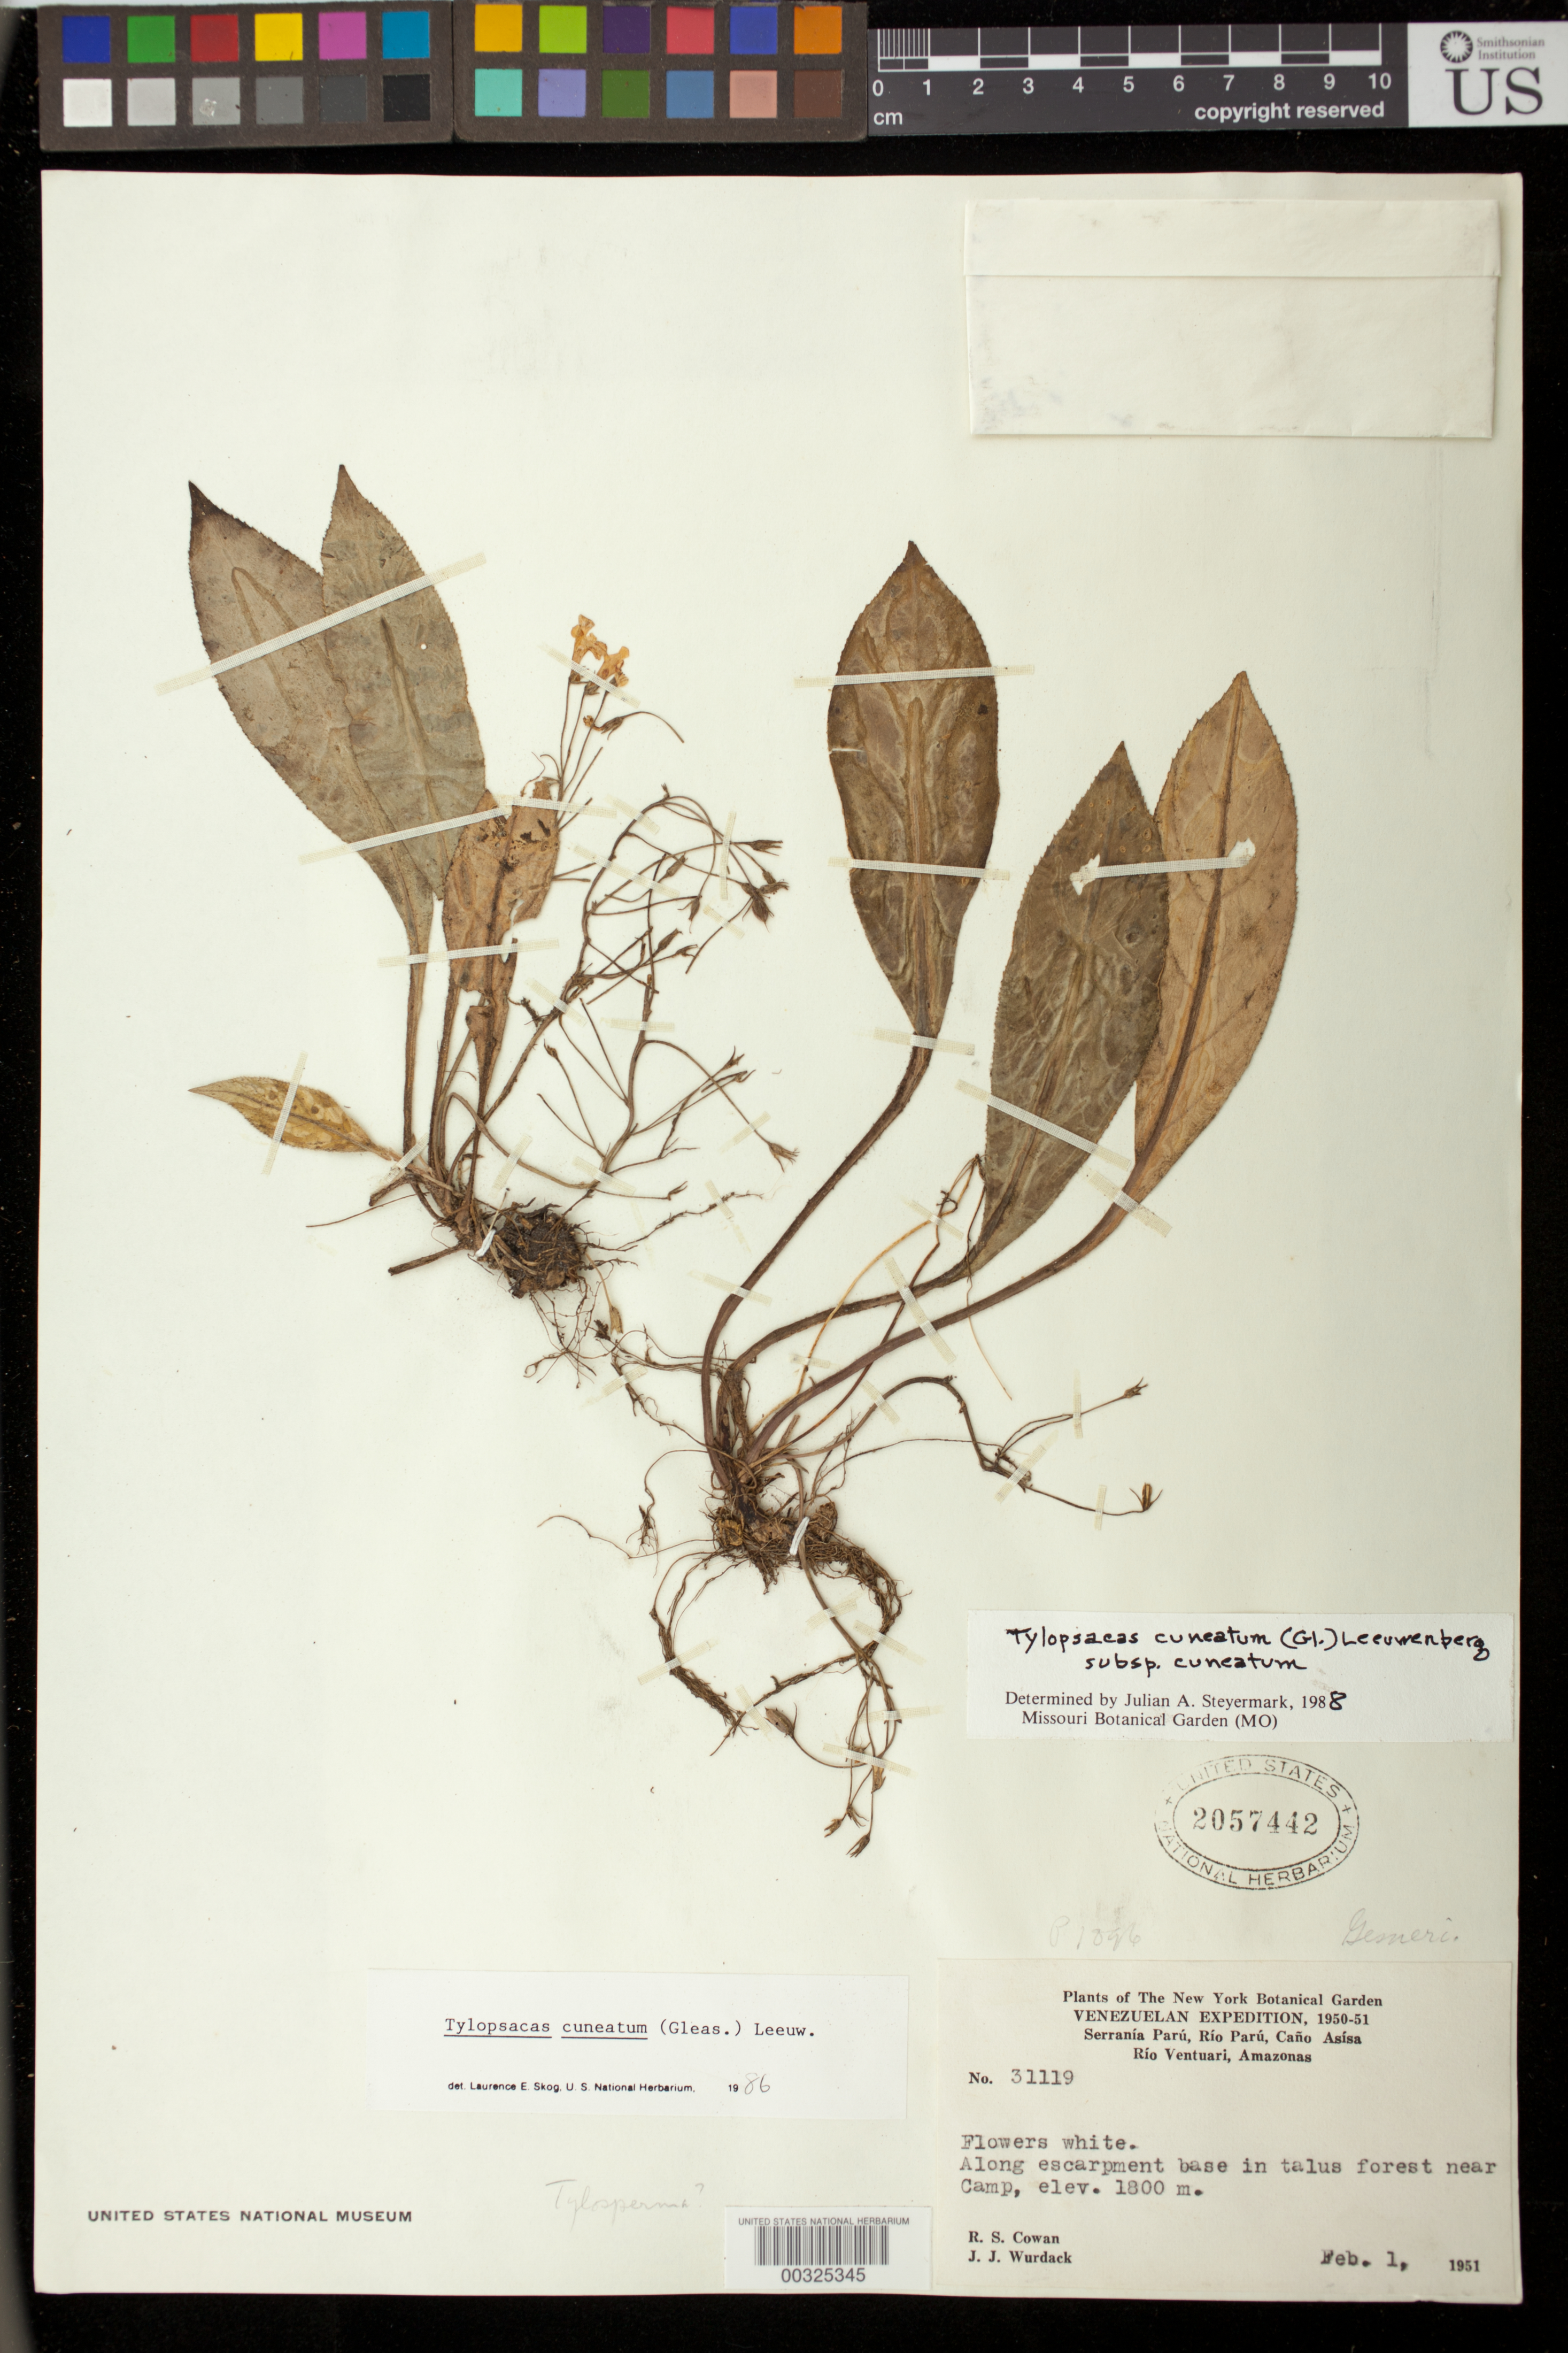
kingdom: Plantae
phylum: Tracheophyta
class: Magnoliopsida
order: Lamiales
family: Gesneriaceae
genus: Tylopsacas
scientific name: Tylopsacas cuneata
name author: (Gleason) Leeuwenb.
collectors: R. S. Cowan & J. J. Wurdack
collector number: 31119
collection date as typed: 01 Feb 1951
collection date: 1951-02-01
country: Venezuela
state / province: Amazonas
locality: Serrania Paru, Rio Paru, Cano Asisa, Rio Venturari, near camp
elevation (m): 1800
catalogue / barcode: US 2057442